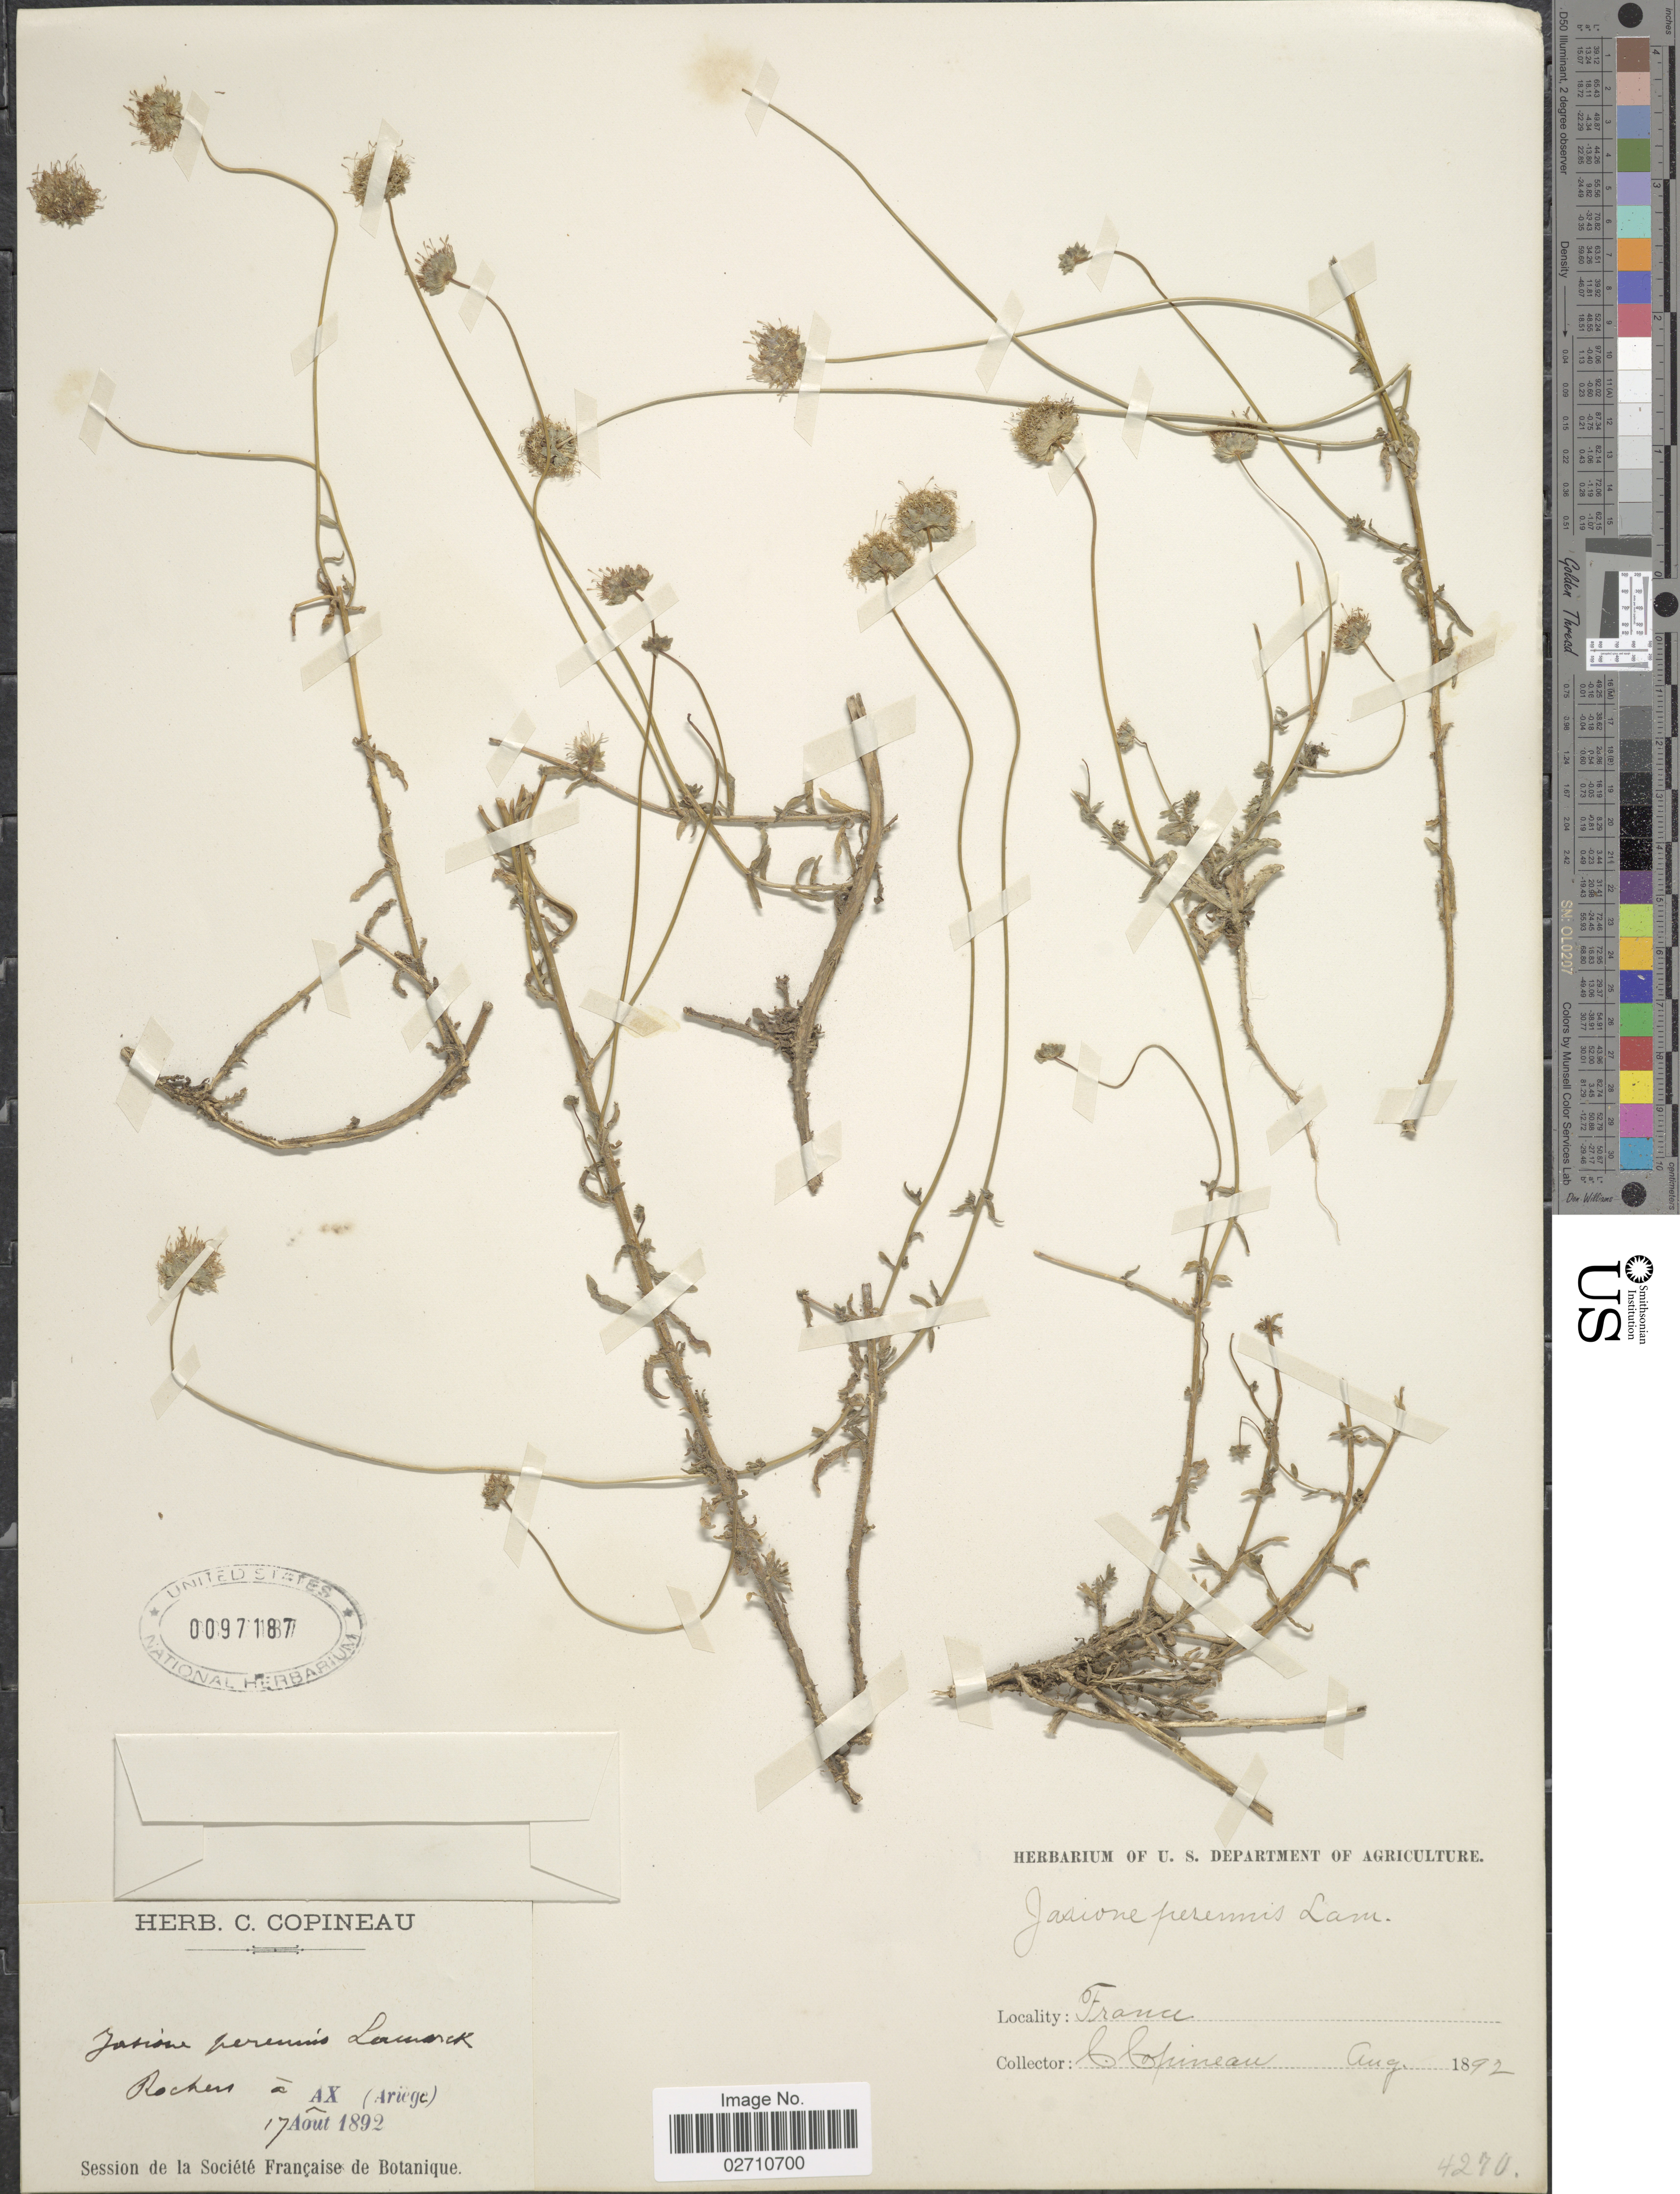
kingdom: Plantae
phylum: Tracheophyta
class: Magnoliopsida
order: Asterales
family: Campanulaceae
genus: Jasione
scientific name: Jasione perennis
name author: (L. f.) Lam.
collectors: C. Copineau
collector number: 4270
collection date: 1892-08-17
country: France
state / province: Occitanie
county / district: Ariège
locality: Rochers a AX (Ariege)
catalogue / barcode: US 97187